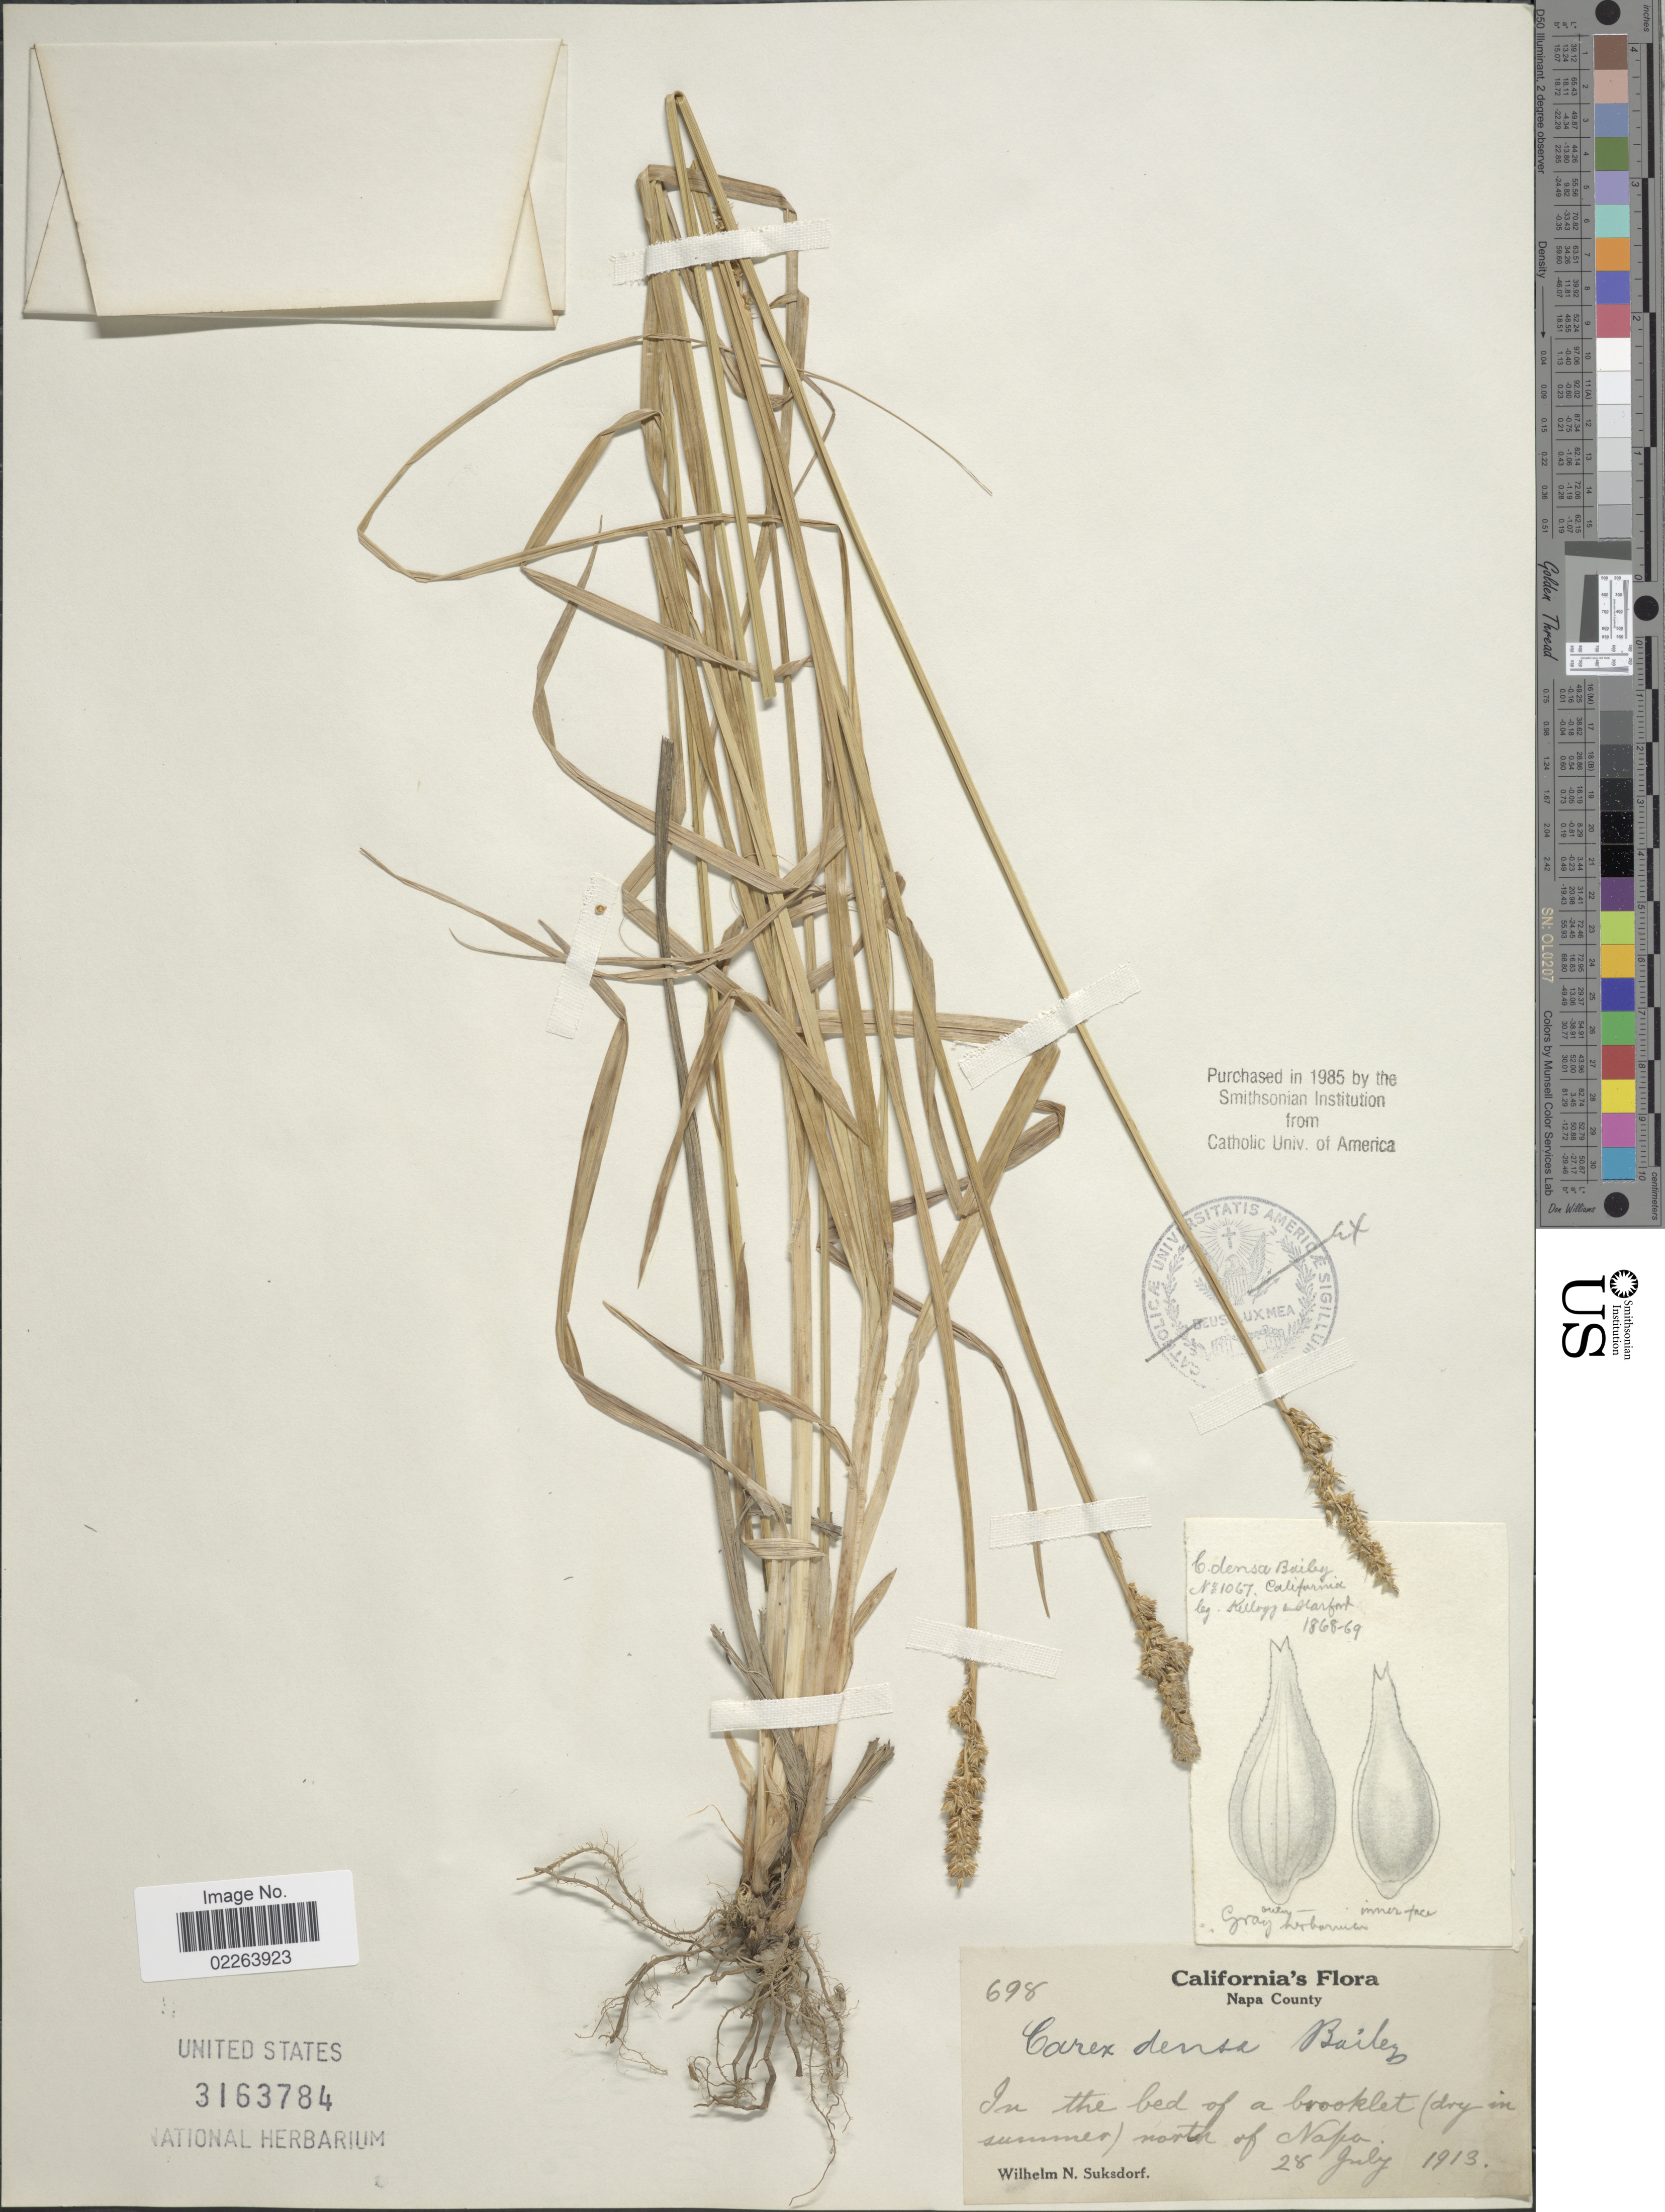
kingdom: Plantae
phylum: Tracheophyta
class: Liliopsida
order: Poales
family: Cyperaceae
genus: Carex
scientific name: Carex densa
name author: (L.H. Bailey) L.H. Bailey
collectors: W. N. Suksdorf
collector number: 698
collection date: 1913-07-28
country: United States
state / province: California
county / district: Napa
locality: Napa County, In the bed of a brooklet (dry in summer) north of Napa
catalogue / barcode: US 3163784